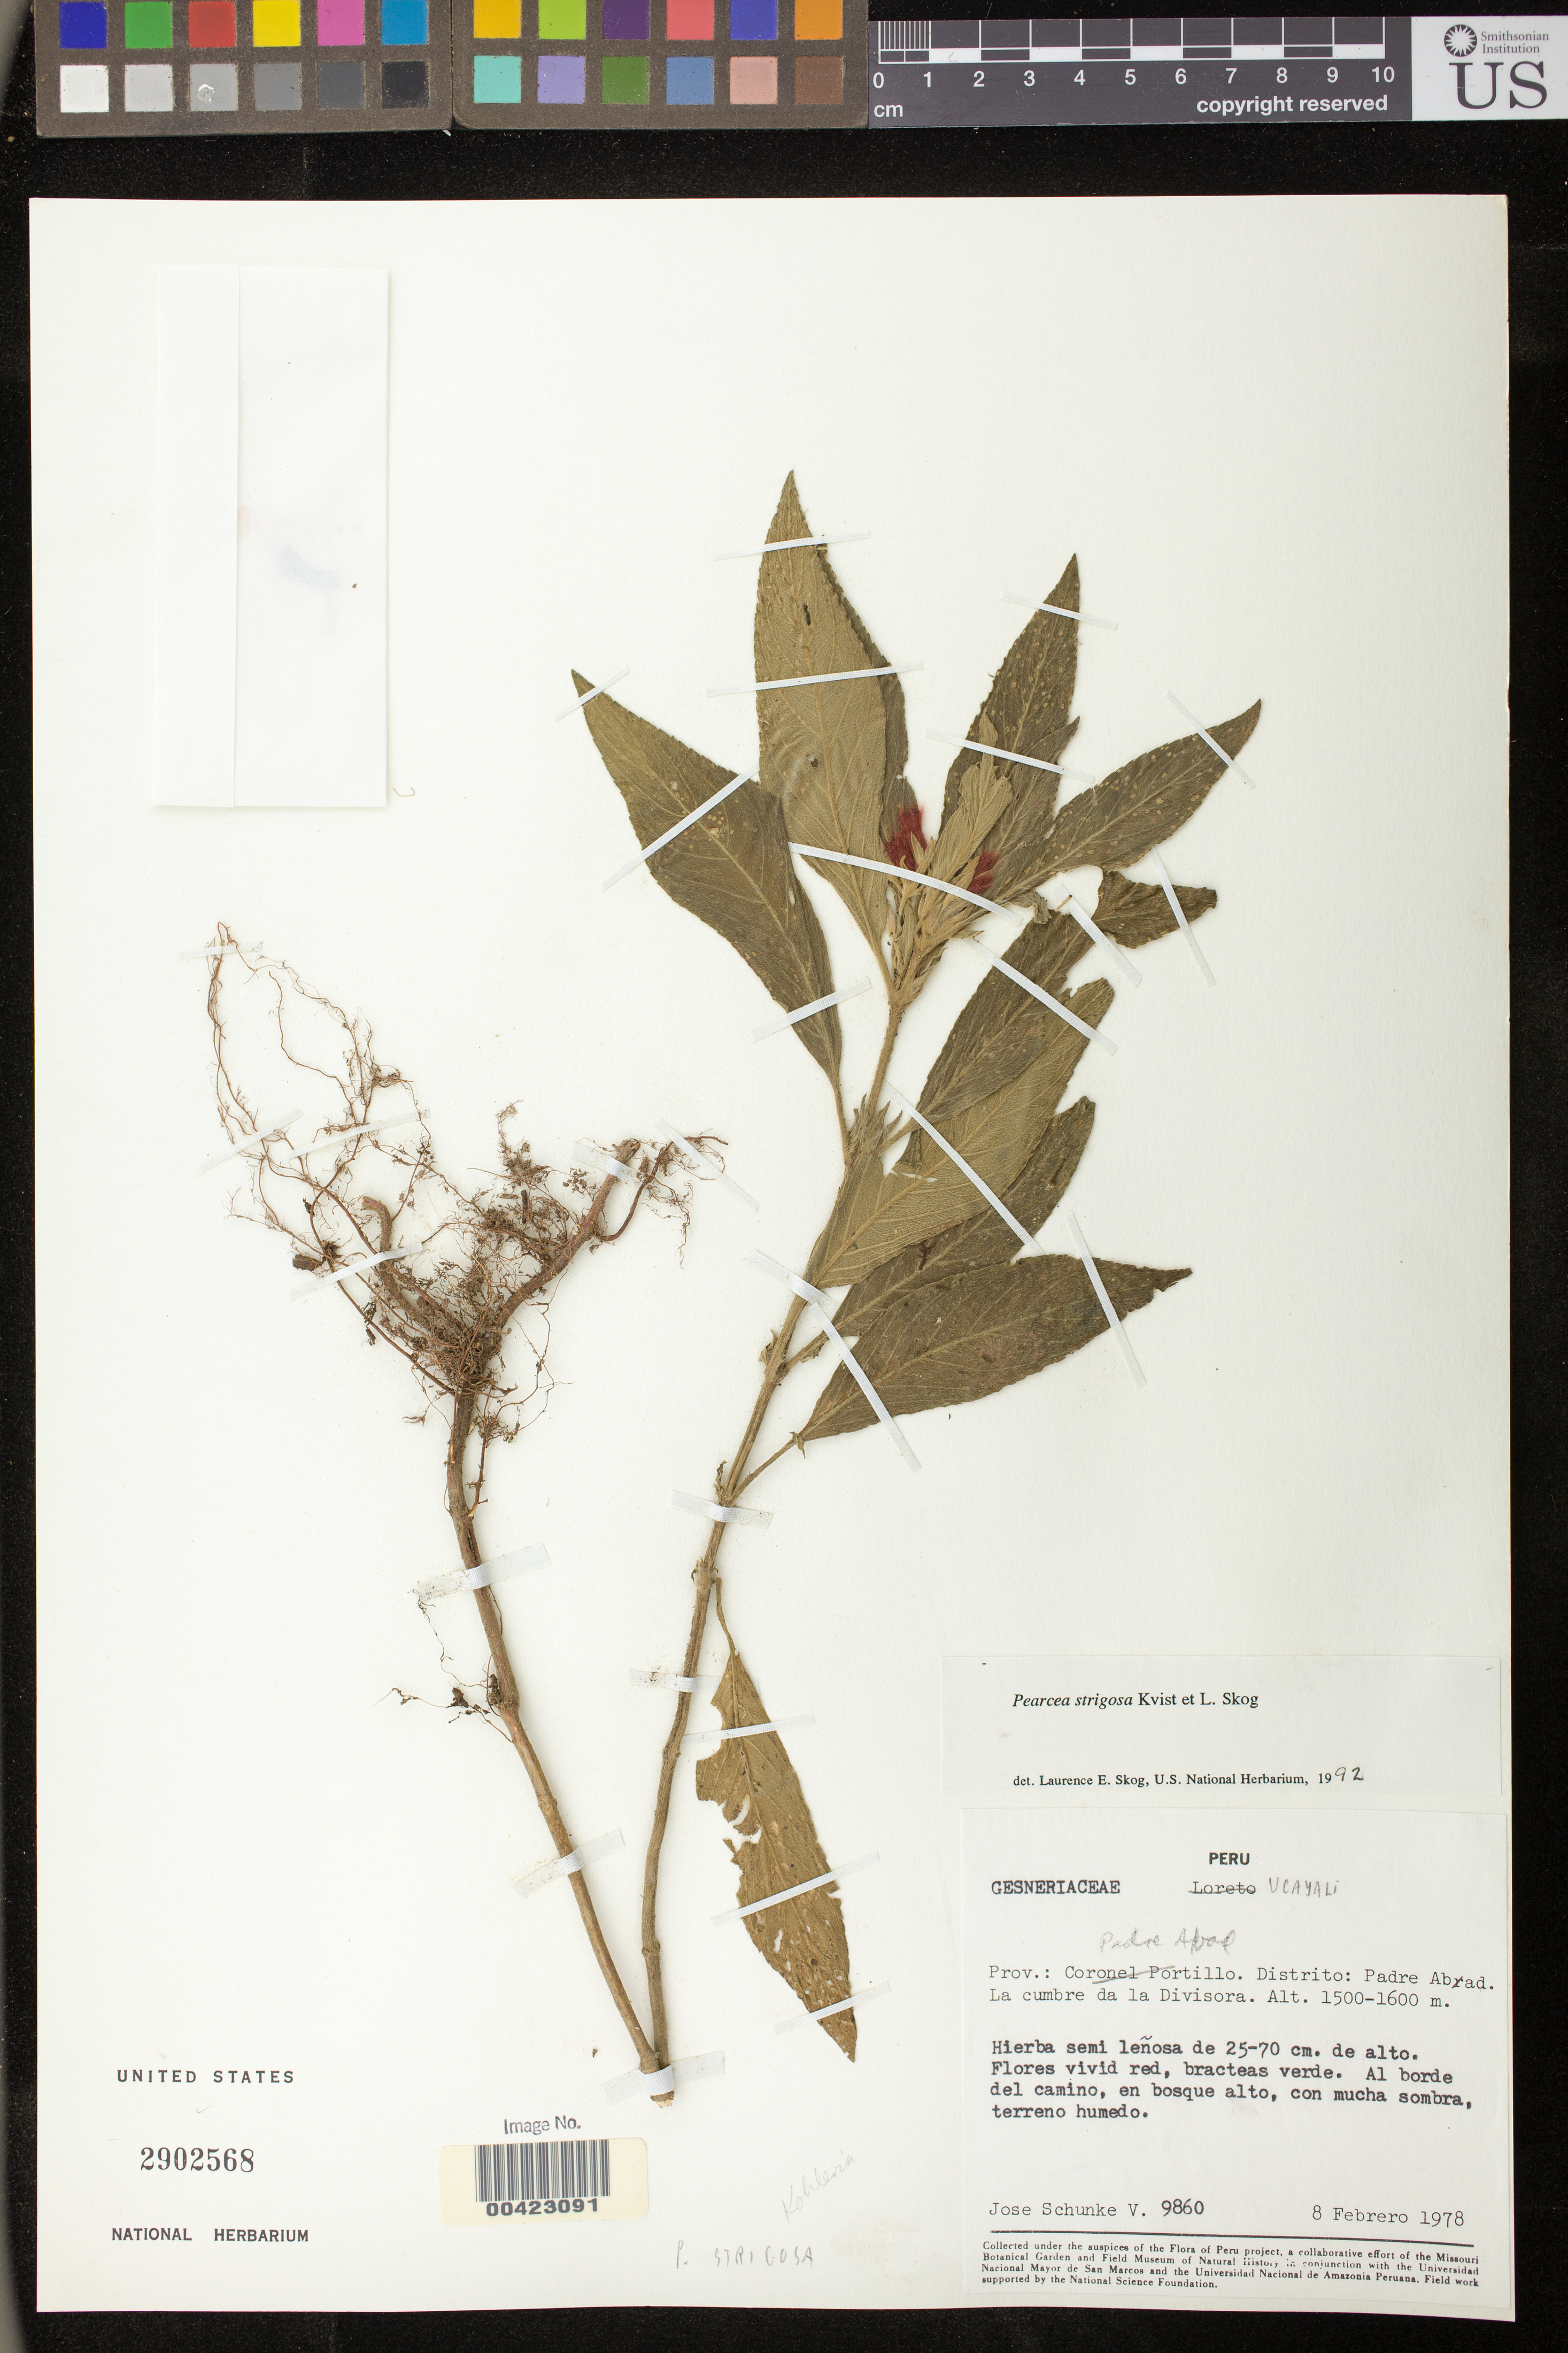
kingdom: Plantae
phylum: Tracheophyta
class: Magnoliopsida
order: Lamiales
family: Gesneriaceae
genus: Pearcea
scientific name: Pearcea strigosa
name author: L.P. Kvist & L.E. Skog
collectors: J. Schunke Vigo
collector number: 9860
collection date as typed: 08 Feb 1978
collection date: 1978-02-08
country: Peru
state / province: Ucayali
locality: Prov. Coronel Portillo; Padre Abad; Ucayali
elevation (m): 1500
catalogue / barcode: US 2902568